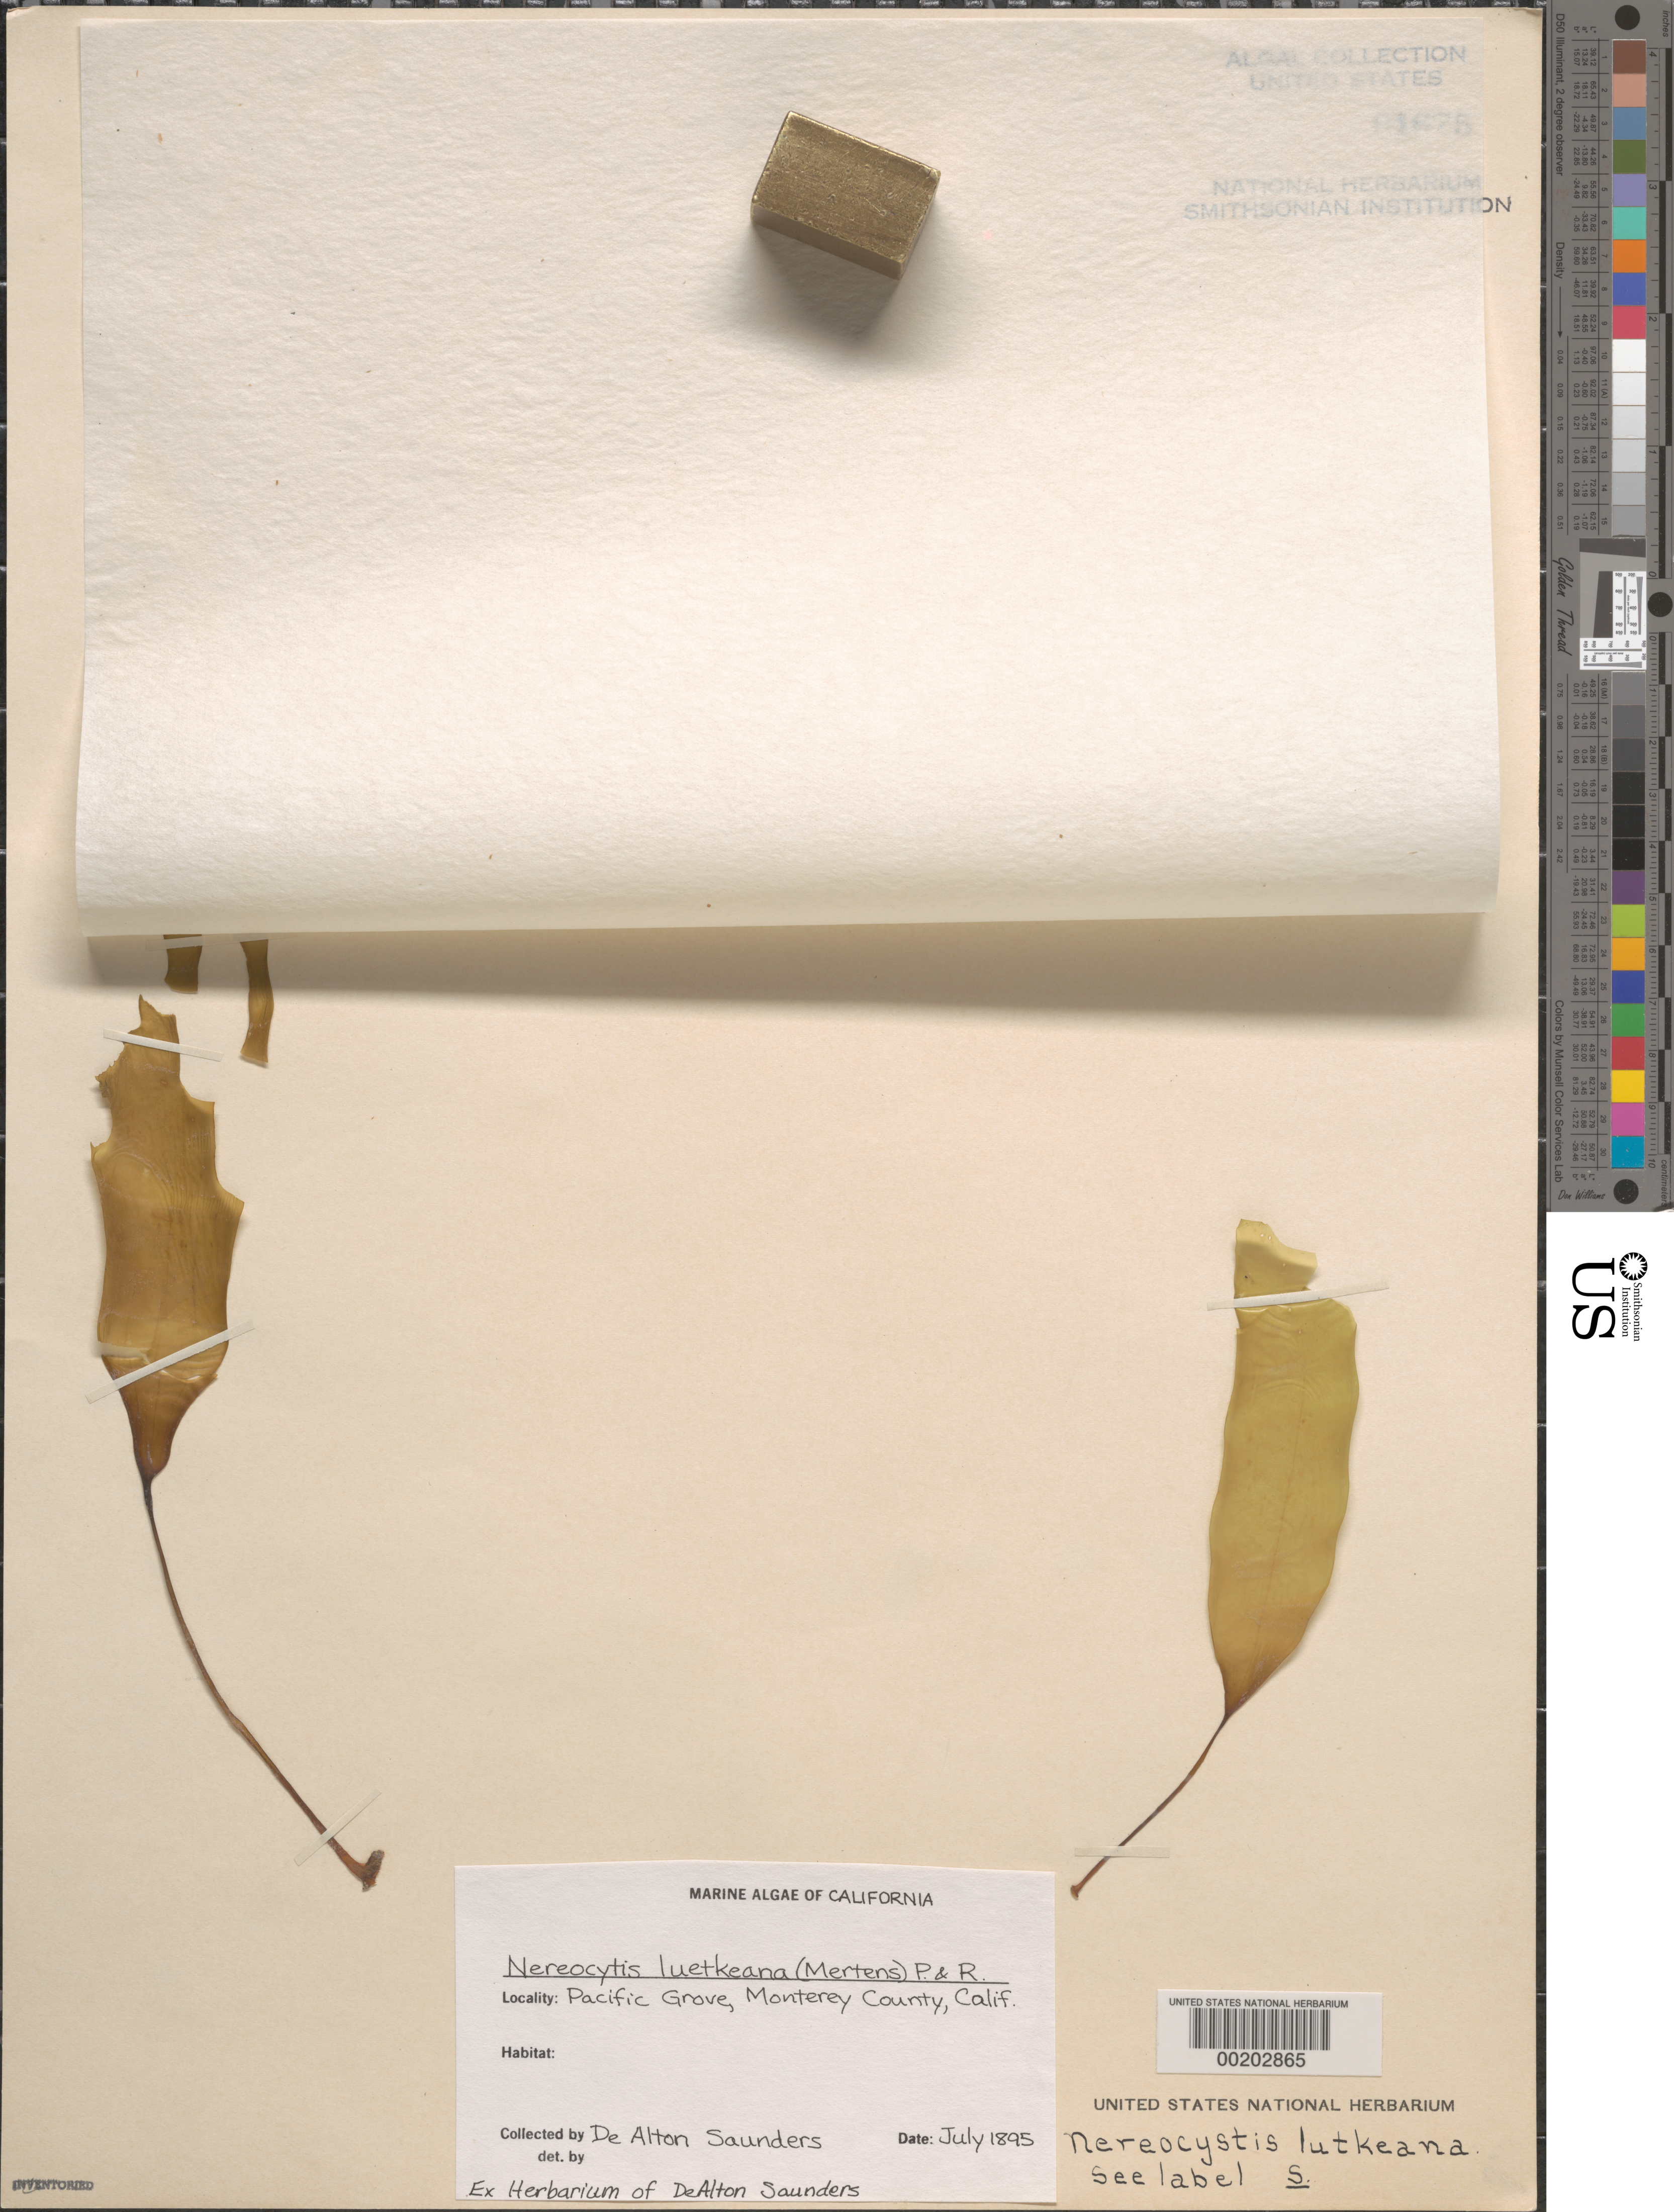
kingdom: Chromista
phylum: Ochrophyta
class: Phaeophyceae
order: Laminariales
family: Laminariaceae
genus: Nereocystis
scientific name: Nereocystis luetkeana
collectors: D. Saunders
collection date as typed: Jul 1895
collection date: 1895-07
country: United States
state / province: California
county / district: Monterey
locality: Pacific Grove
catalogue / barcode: US 1675